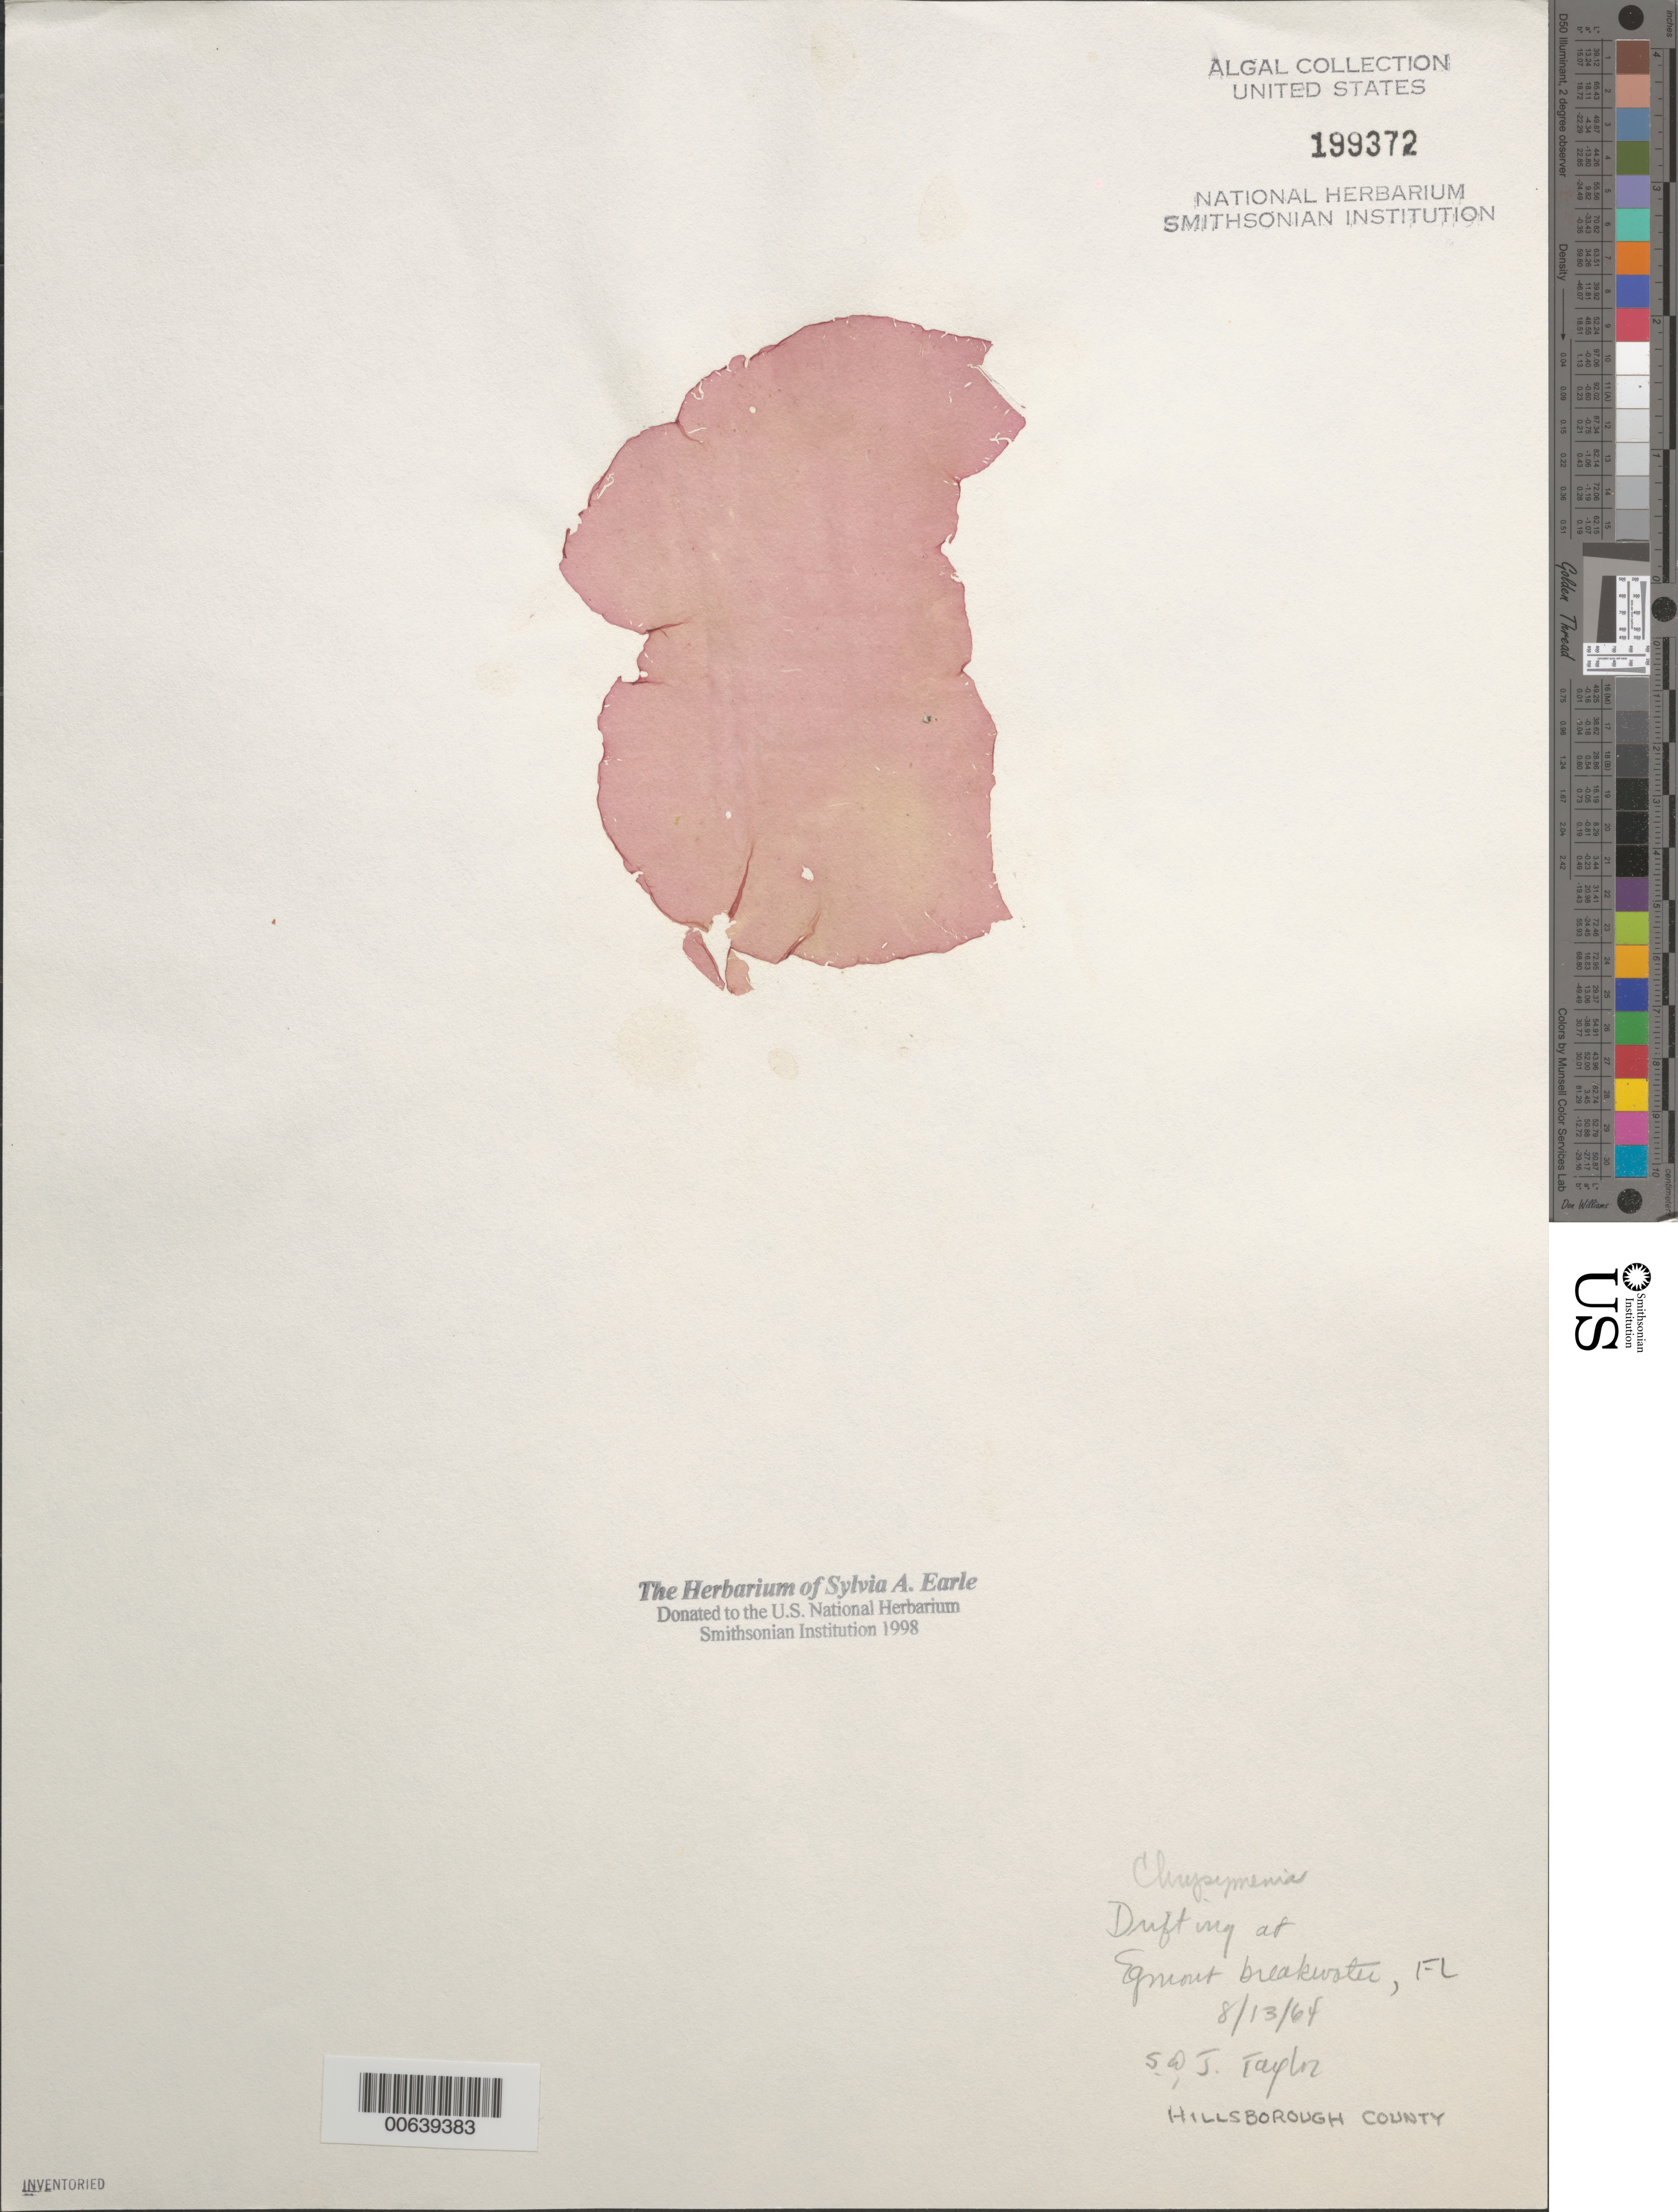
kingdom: Plantae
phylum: Rhodophyta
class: Florideophyceae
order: Rhodymeniales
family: Rhodymeniaceae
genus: Chrysymenia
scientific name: Chrysymenia sp.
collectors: S. A. Earle & J. L. Taylor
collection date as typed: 13 Aug 1964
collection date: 1964-08-13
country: United States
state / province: Florida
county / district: Hillsborough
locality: Egmont breakwater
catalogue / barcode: US 199372